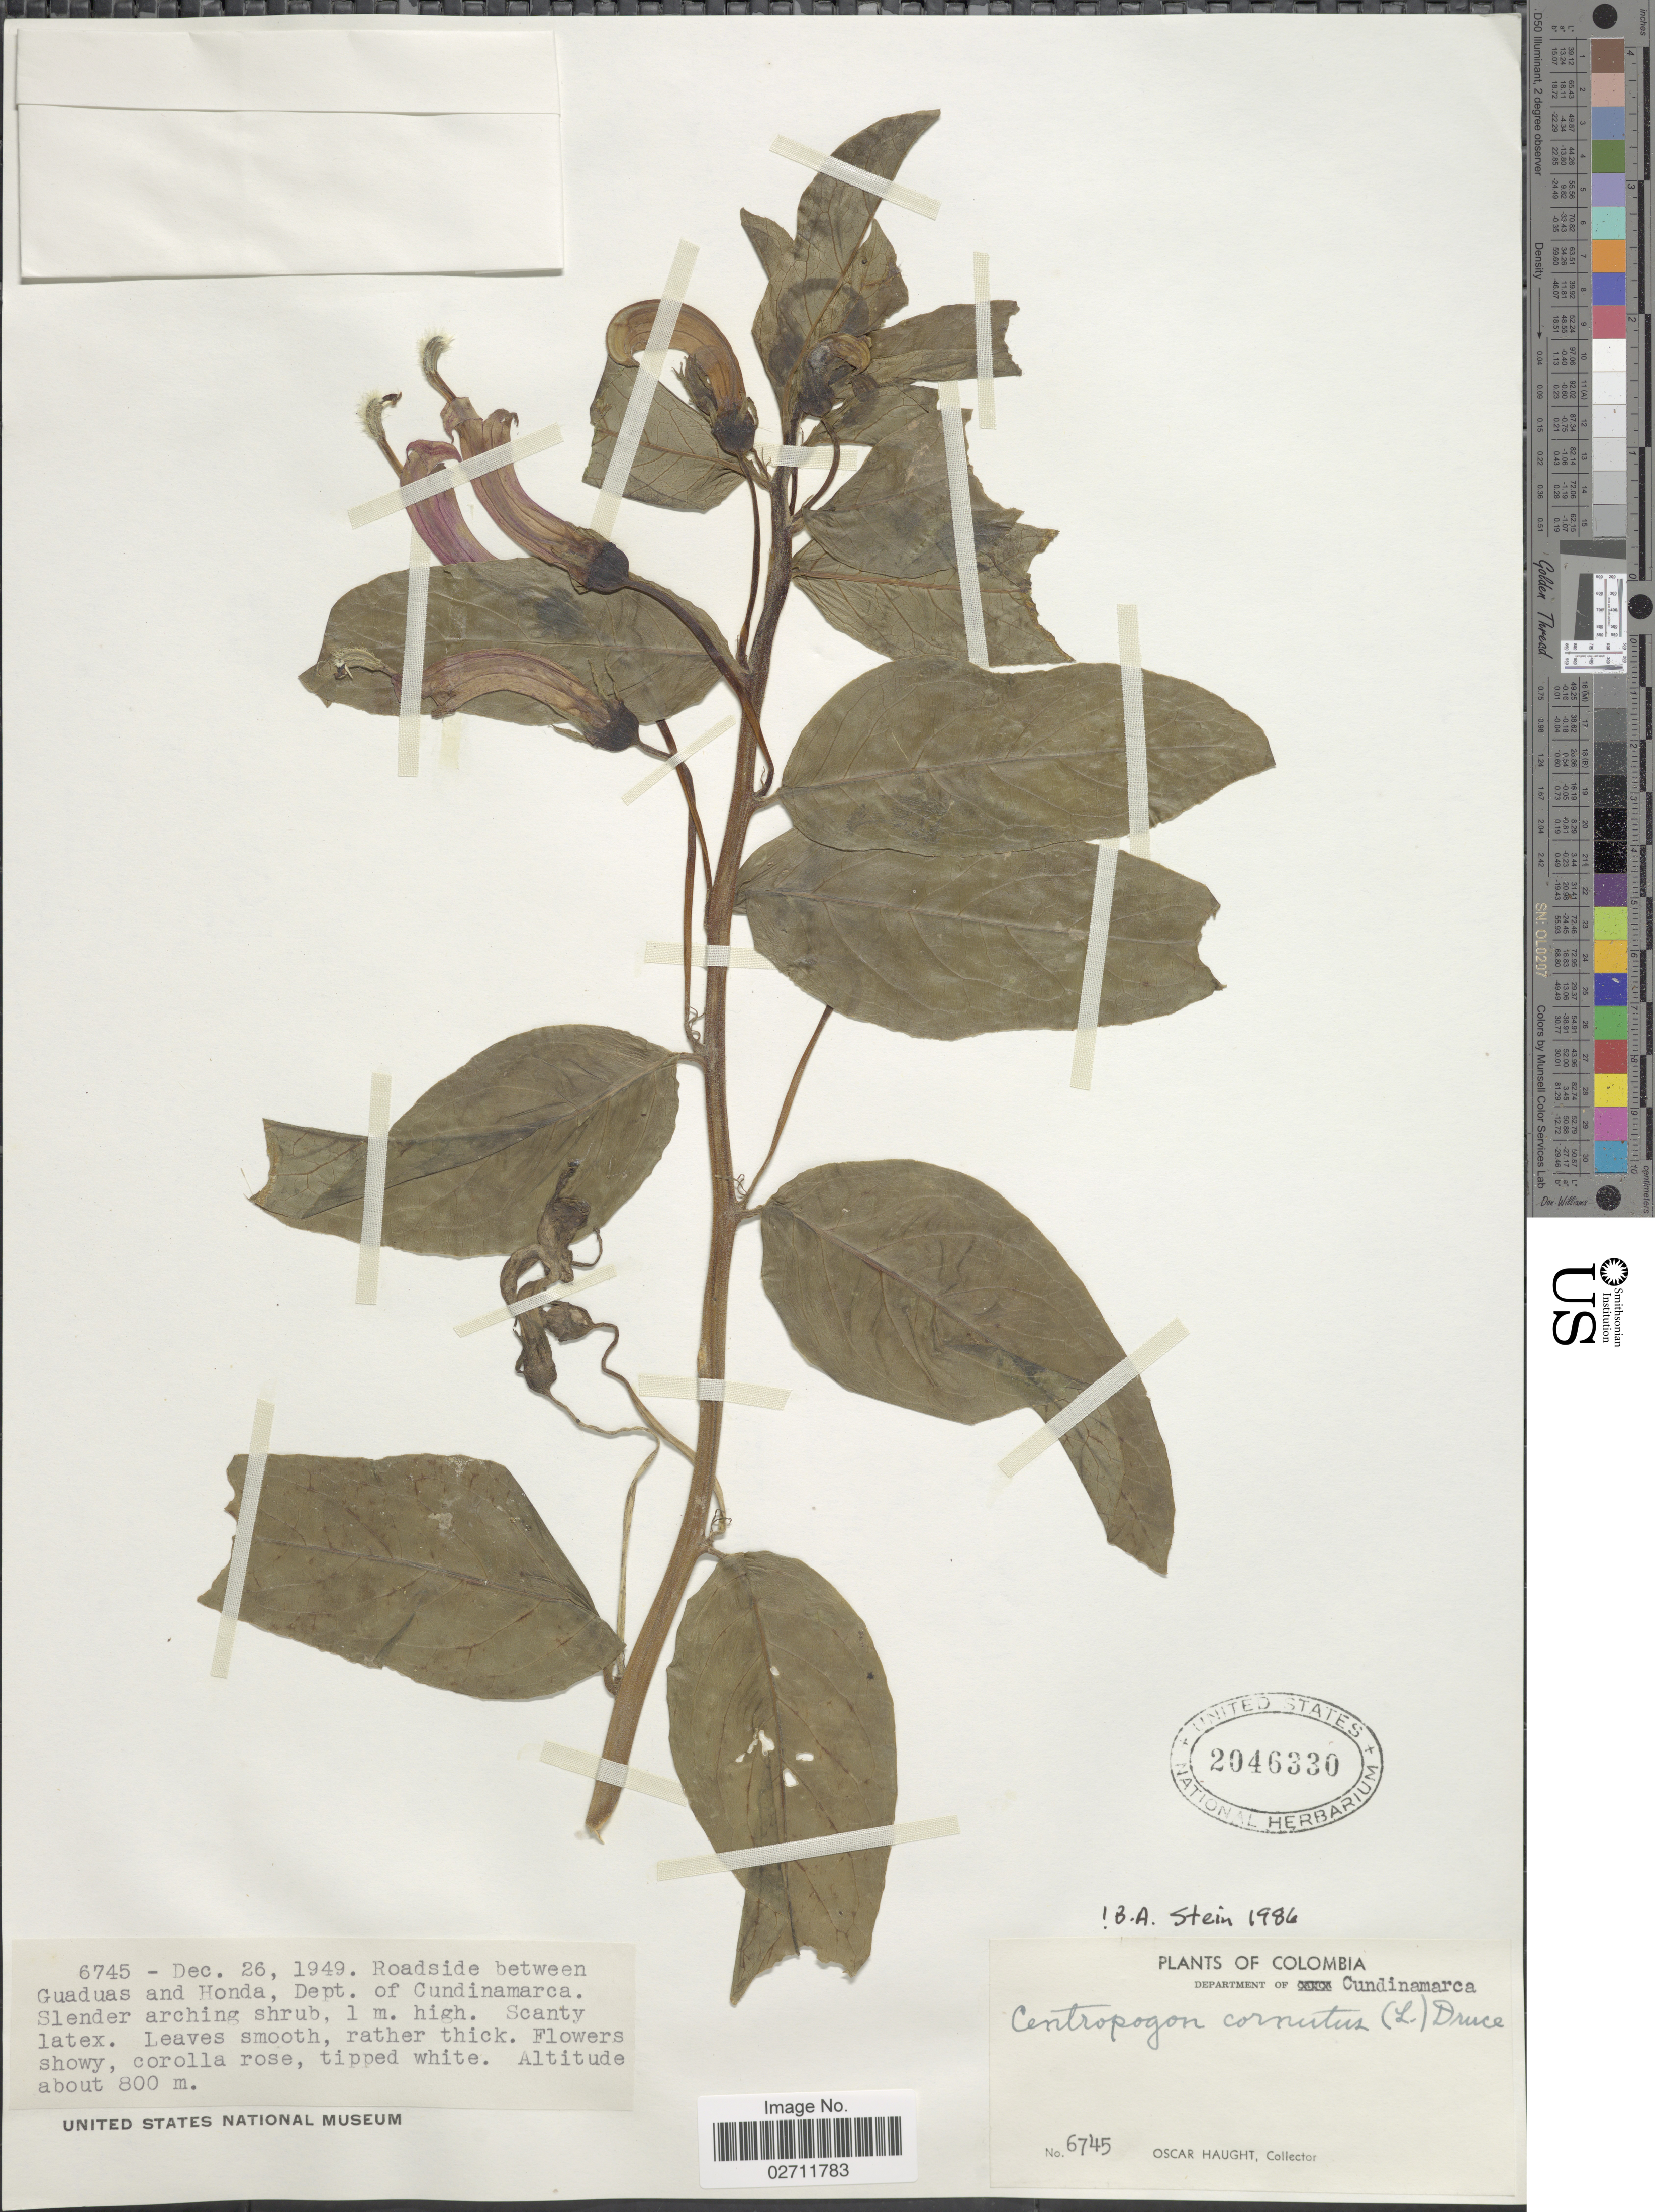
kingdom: Plantae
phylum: Tracheophyta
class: Magnoliopsida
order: Asterales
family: Campanulaceae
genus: Centropogon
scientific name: Centropogon cornutus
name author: (L.) Druce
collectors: O. L. Haught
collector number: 6745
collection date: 1949-12-26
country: Colombia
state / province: Cundinamarca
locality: Roadside between Guaduas and Honda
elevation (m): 800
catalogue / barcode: US 2046330